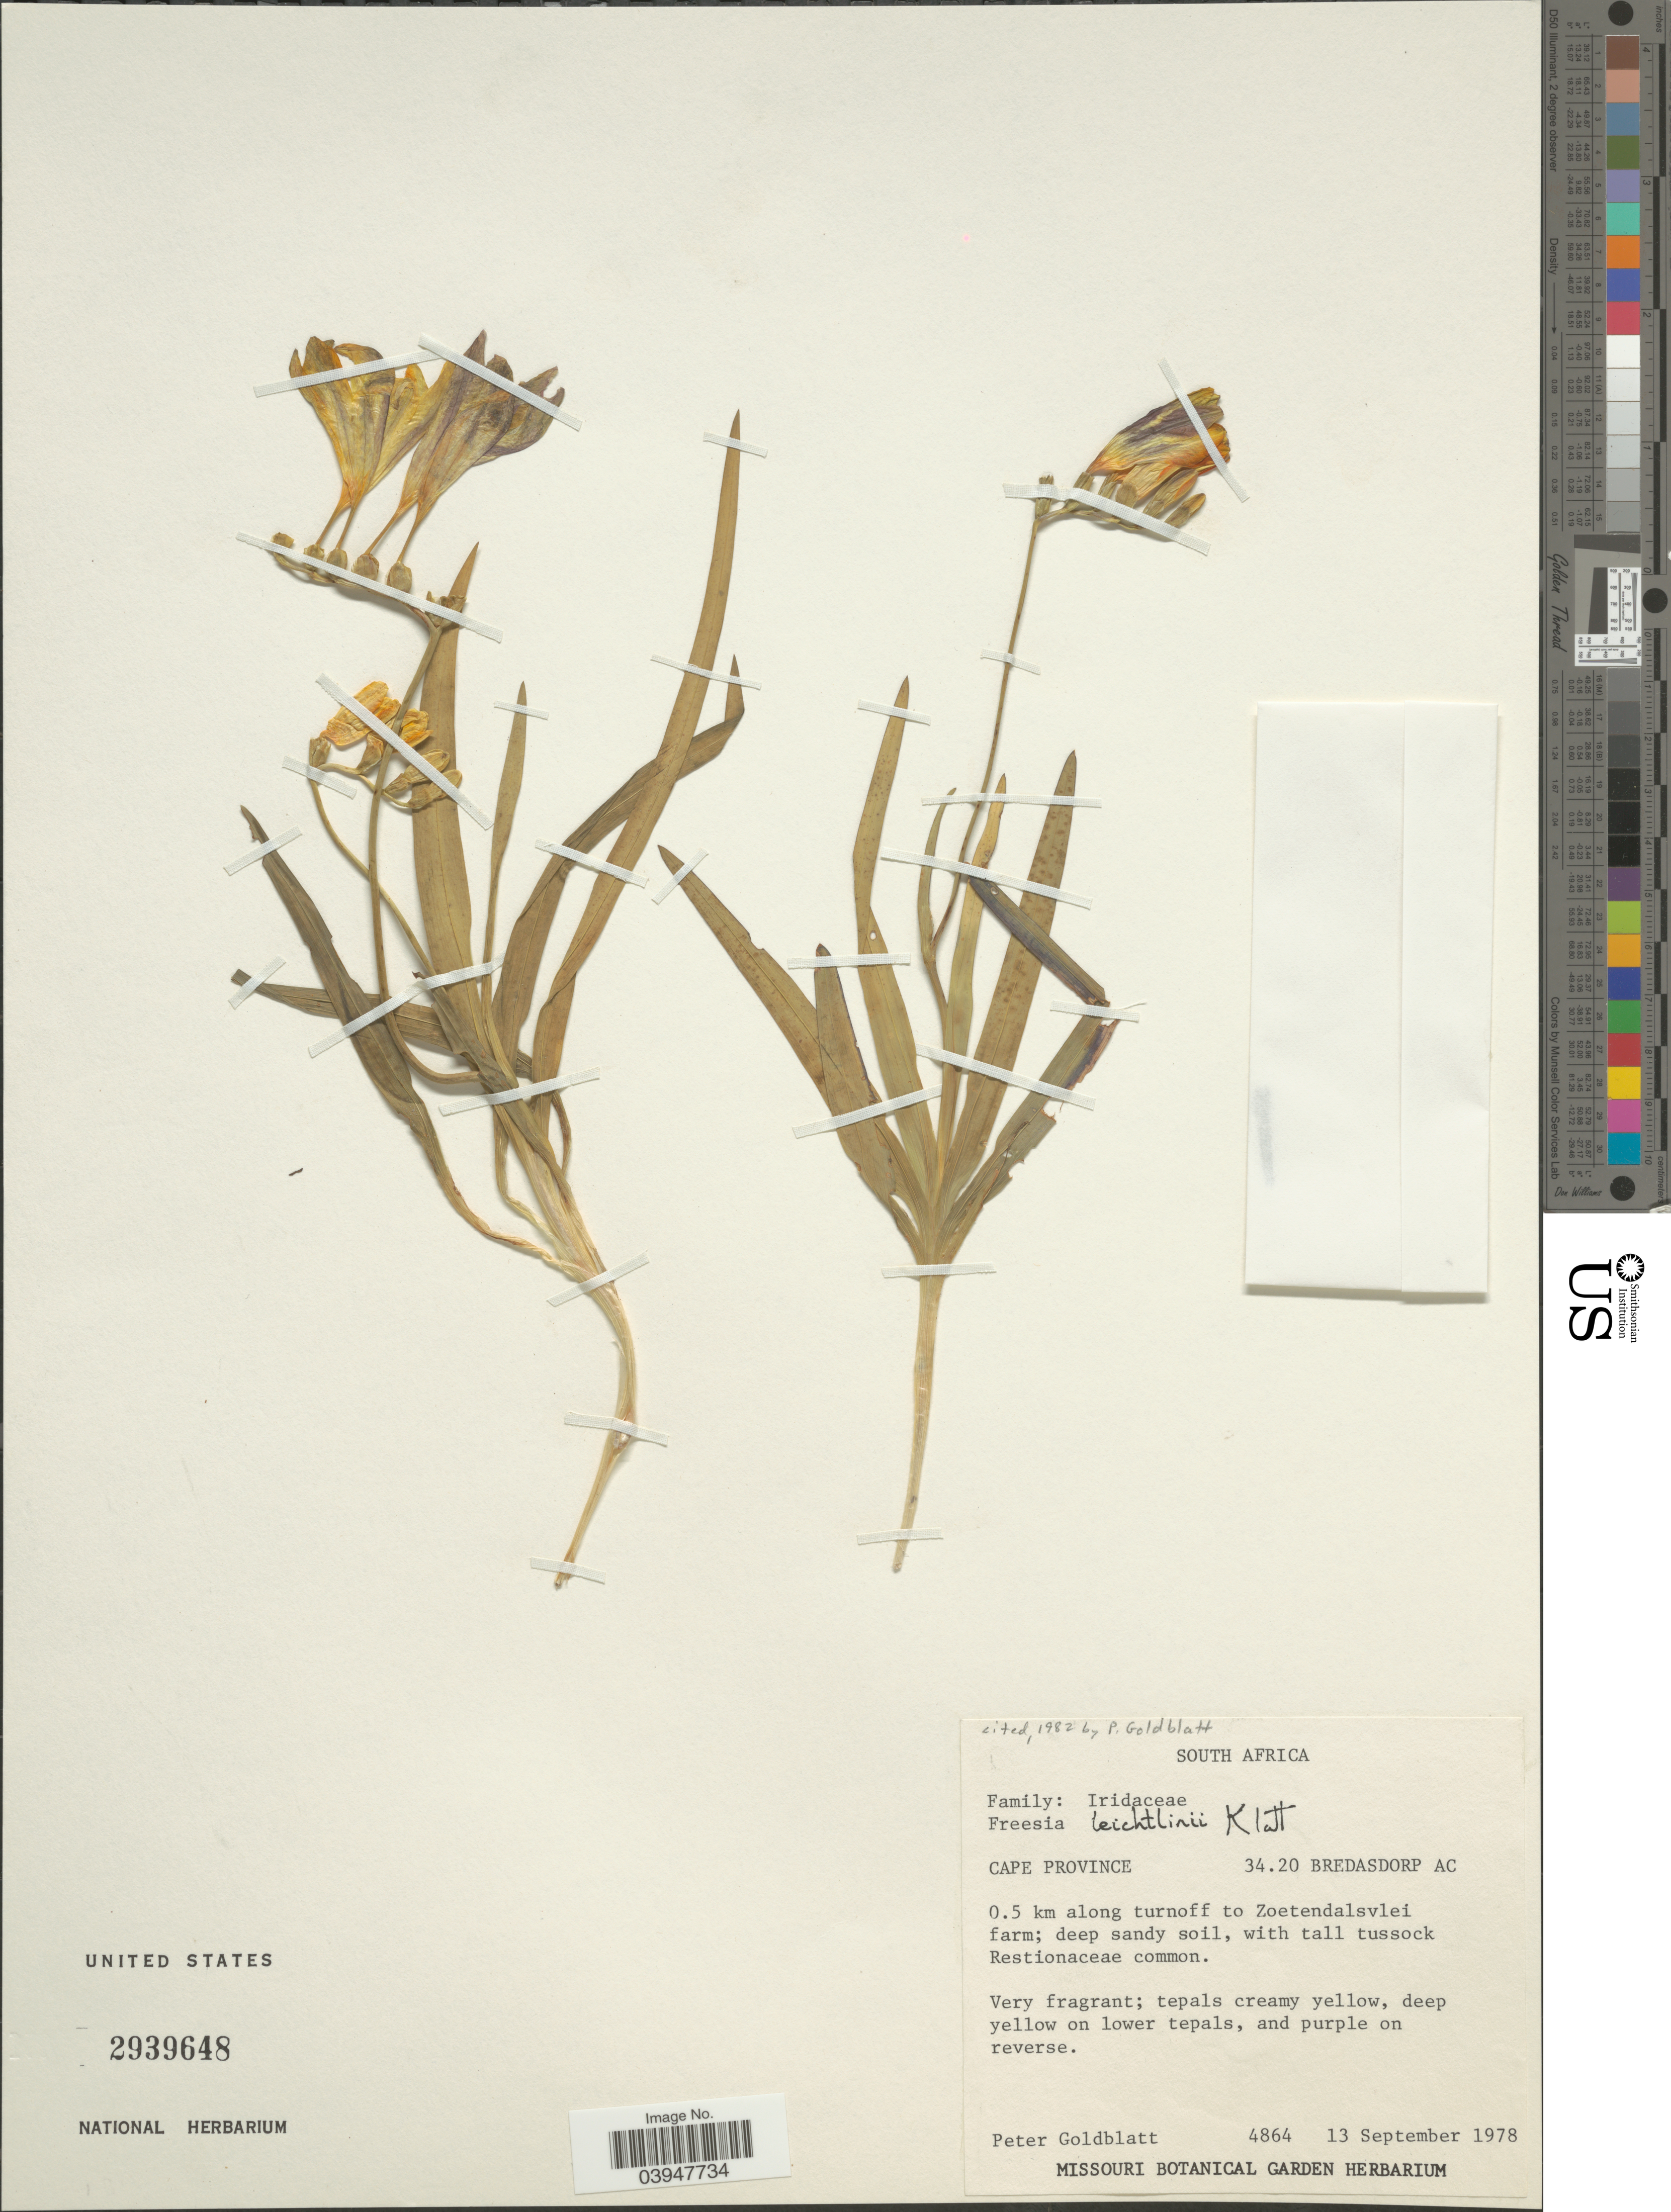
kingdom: Plantae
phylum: Tracheophyta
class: Liliopsida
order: Asparagales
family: Iridaceae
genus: Freesia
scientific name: Freesia leichtlinii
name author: Klatt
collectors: P. Goldblatt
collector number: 4864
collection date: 1978-09-13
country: South Africa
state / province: Western Cape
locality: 34.20 Bredasdorp AC. 0.5 km along turnoff to Zoetendalsvlei farm.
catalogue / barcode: US 2939648